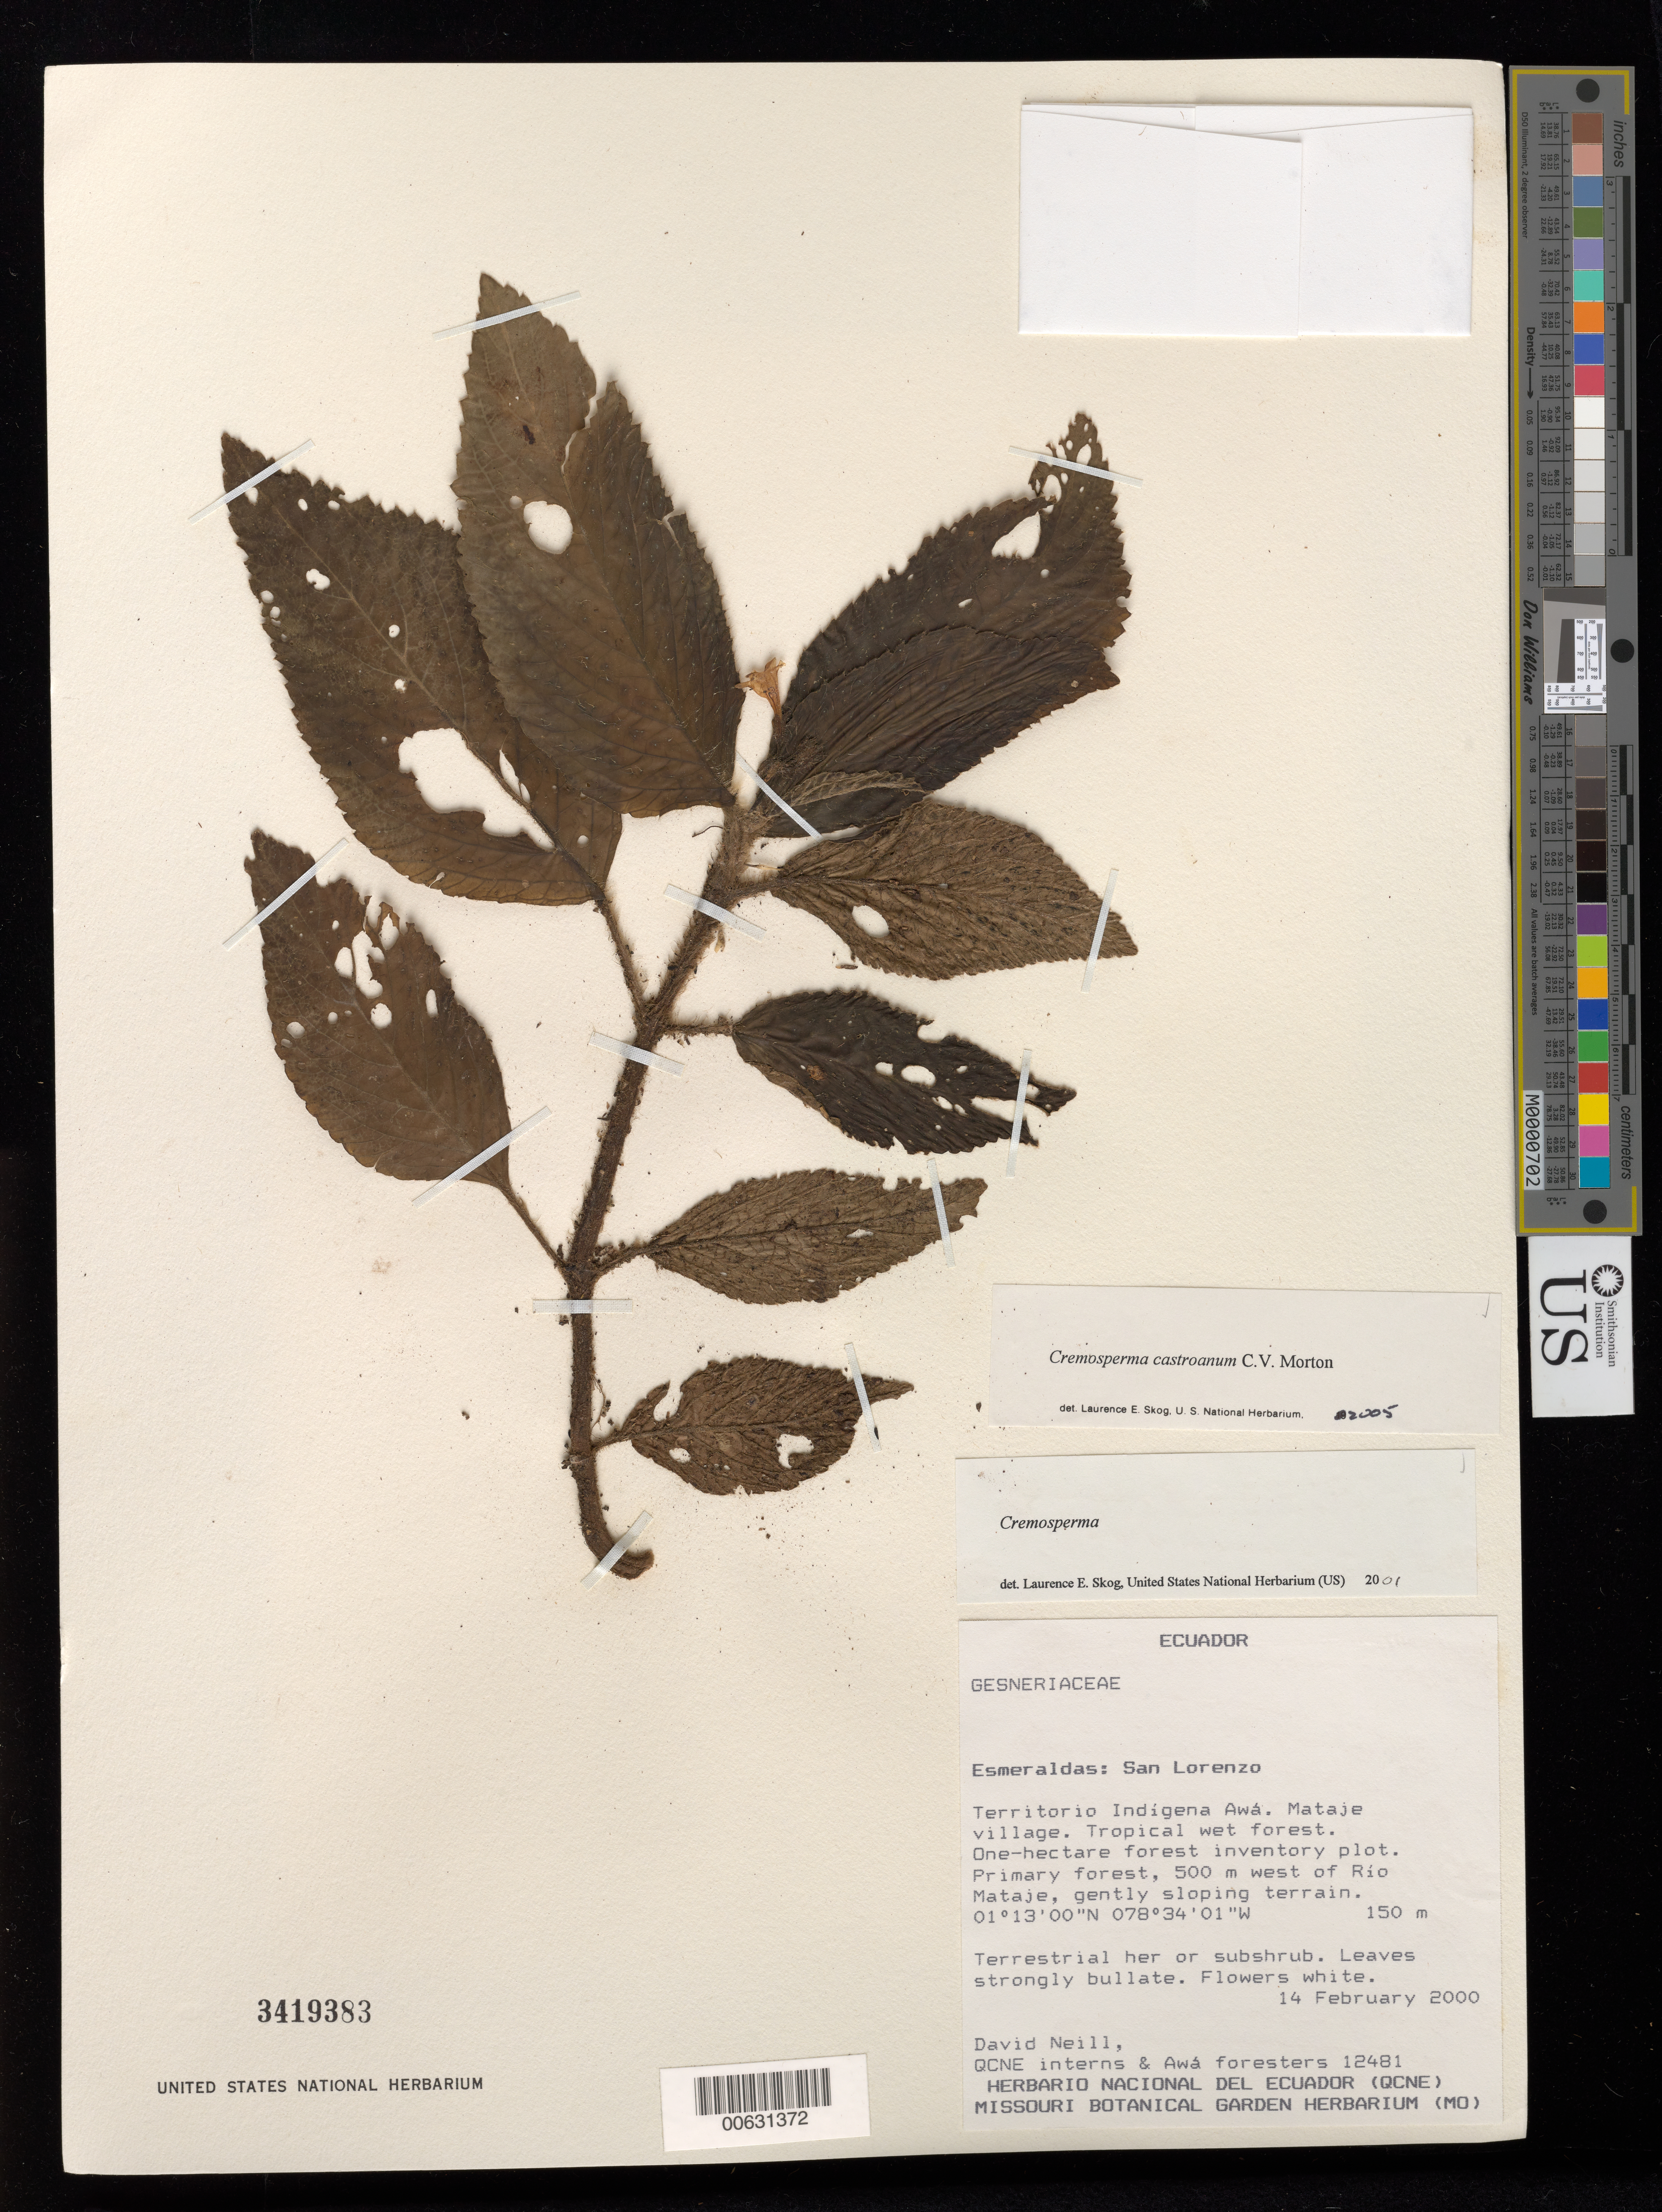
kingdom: Plantae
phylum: Tracheophyta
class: Magnoliopsida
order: Lamiales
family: Gesneriaceae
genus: Cremosperma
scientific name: Cremosperma castroanum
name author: C.V. Morton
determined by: Skog, Laurence E.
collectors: D. A. Neill & QCNE interns & Awa Foresters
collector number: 12481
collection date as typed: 14 Feb 2000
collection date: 2000-02-14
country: Ecuador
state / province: Esmeraldas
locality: San Lorenzo, Territorio Indígena Awá, Mataje village, one-hectare forest inventory plot, 500 m west of Río Mataje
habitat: Tropical wet forest; primary forest, gently sloping terrain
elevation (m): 150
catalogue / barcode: US 3419383